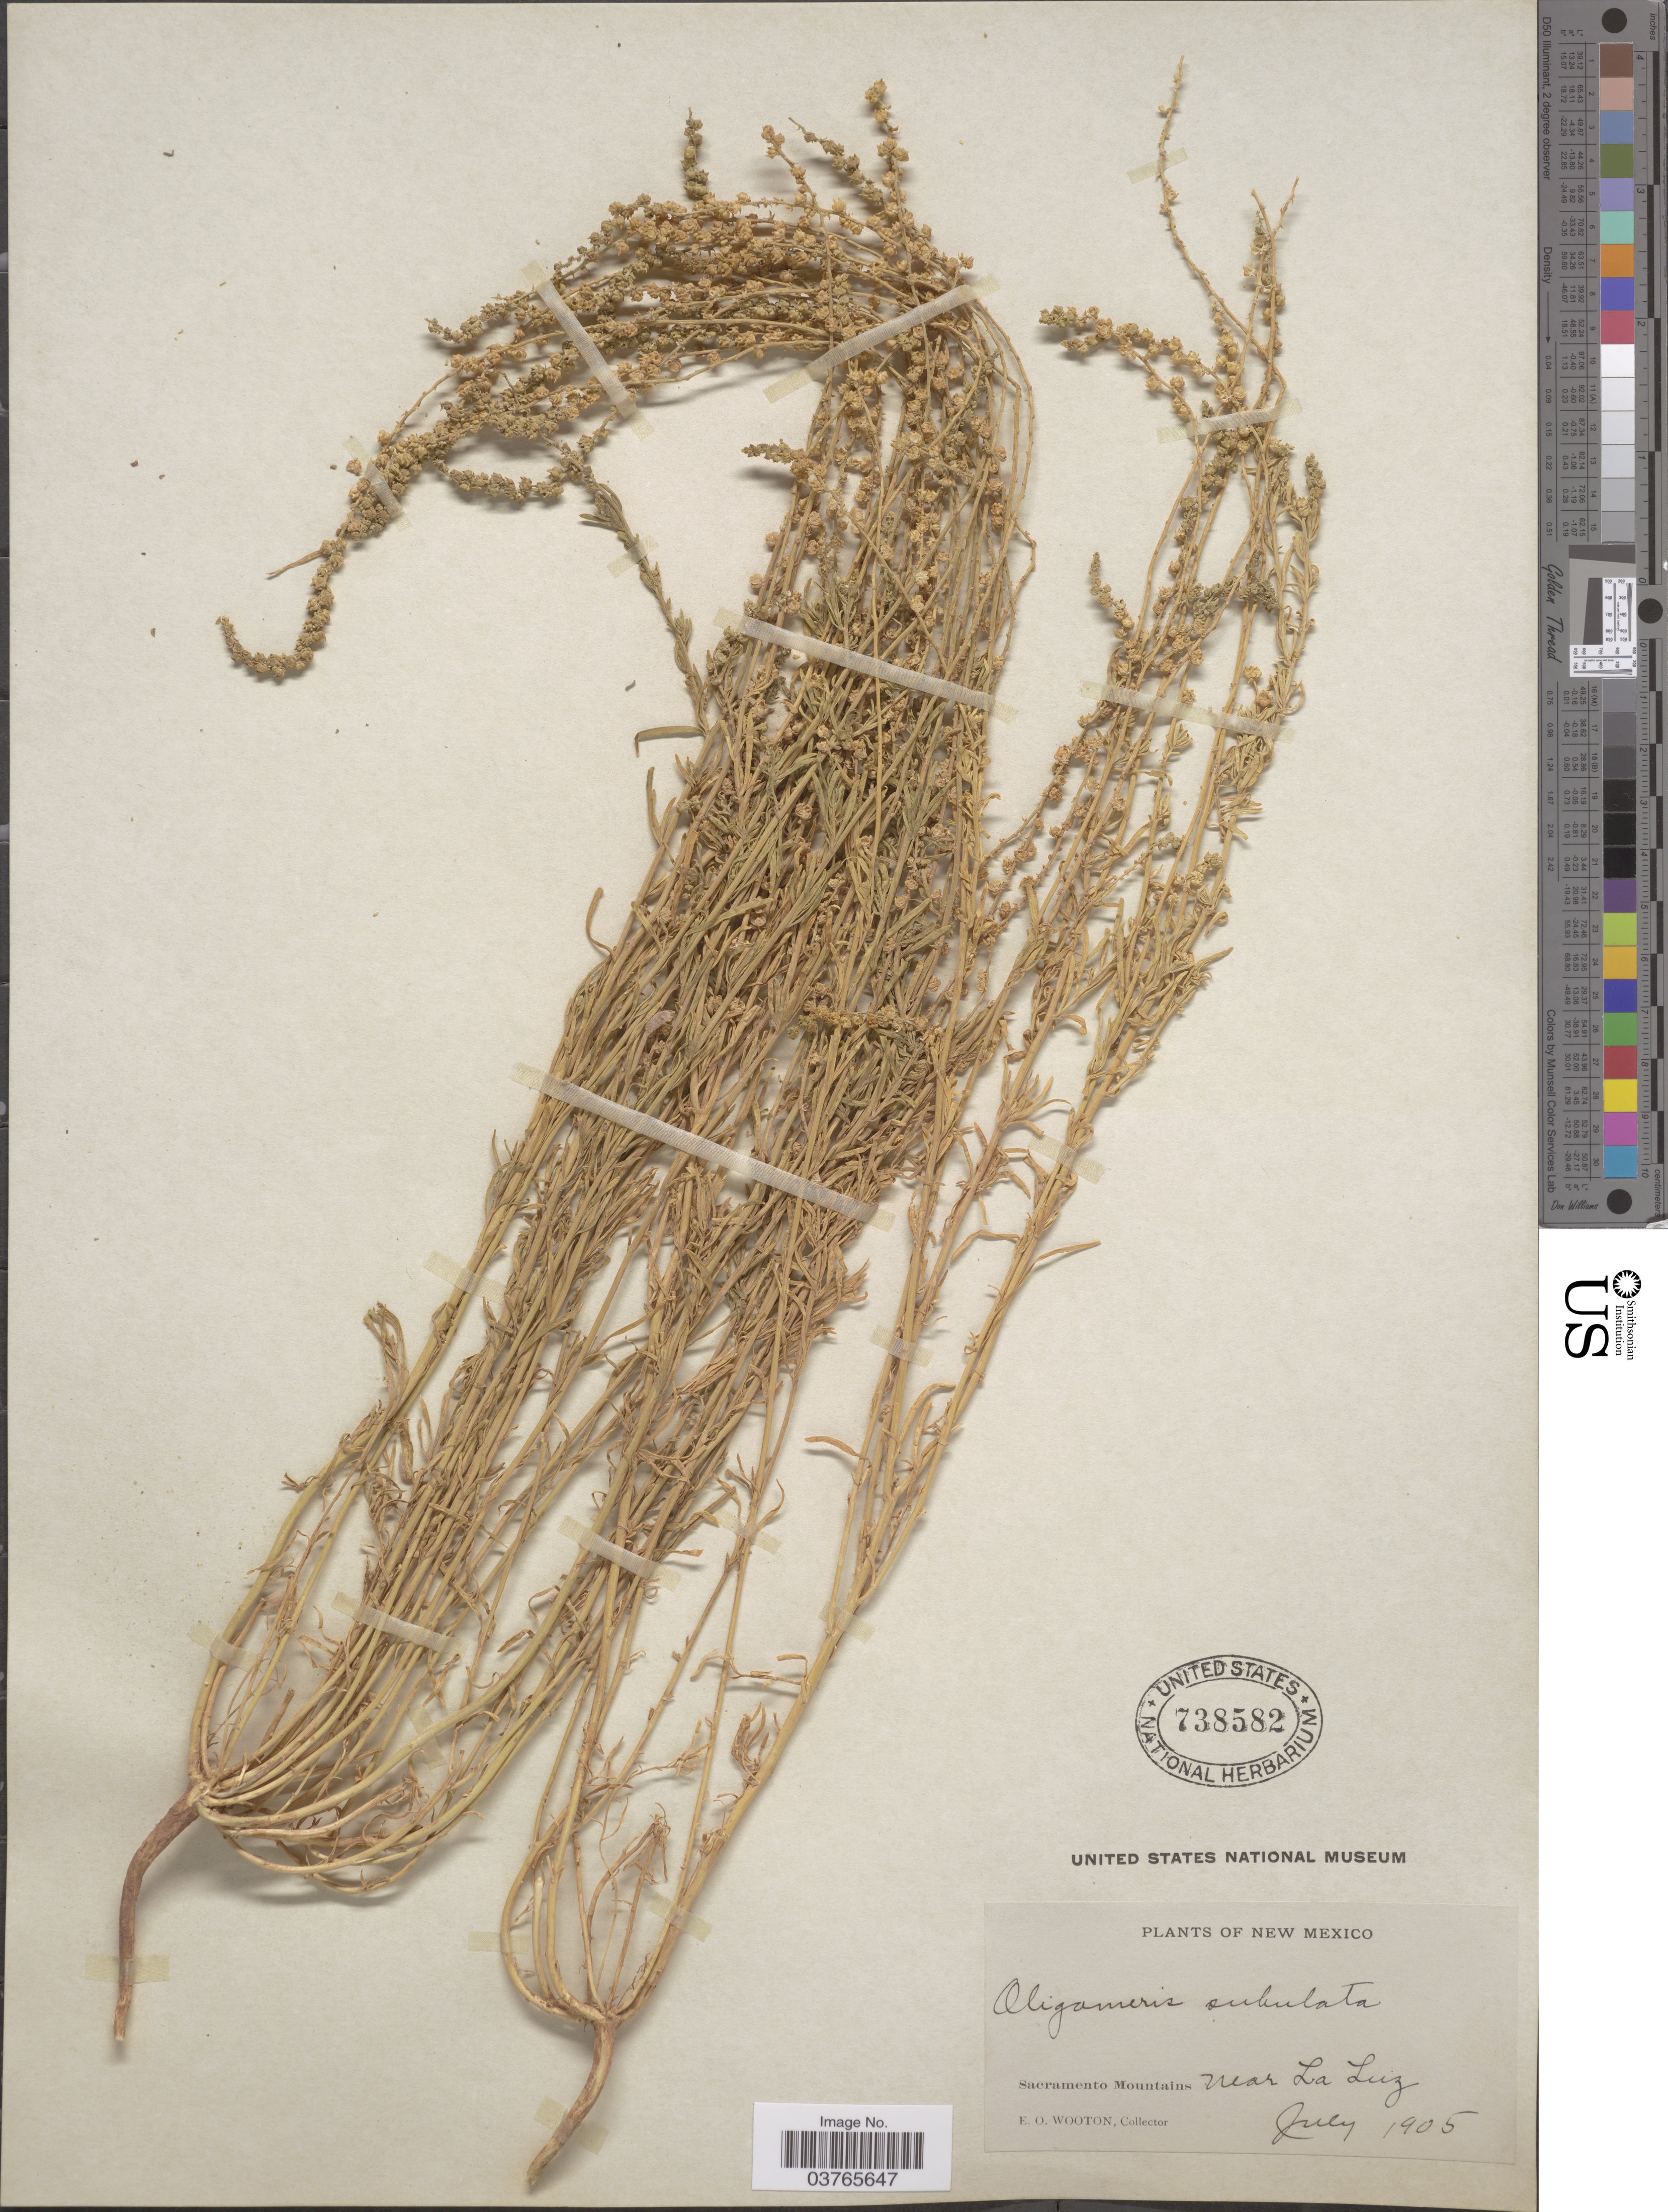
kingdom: Plantae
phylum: Tracheophyta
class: Magnoliopsida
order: Brassicales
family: Resedaceae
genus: Oligomeris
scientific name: Oligomeris subulata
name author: Webb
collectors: E. O. Wooton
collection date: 1905-07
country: United States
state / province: New Mexico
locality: Sacramento Mountains near La Luz.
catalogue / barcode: US 738582